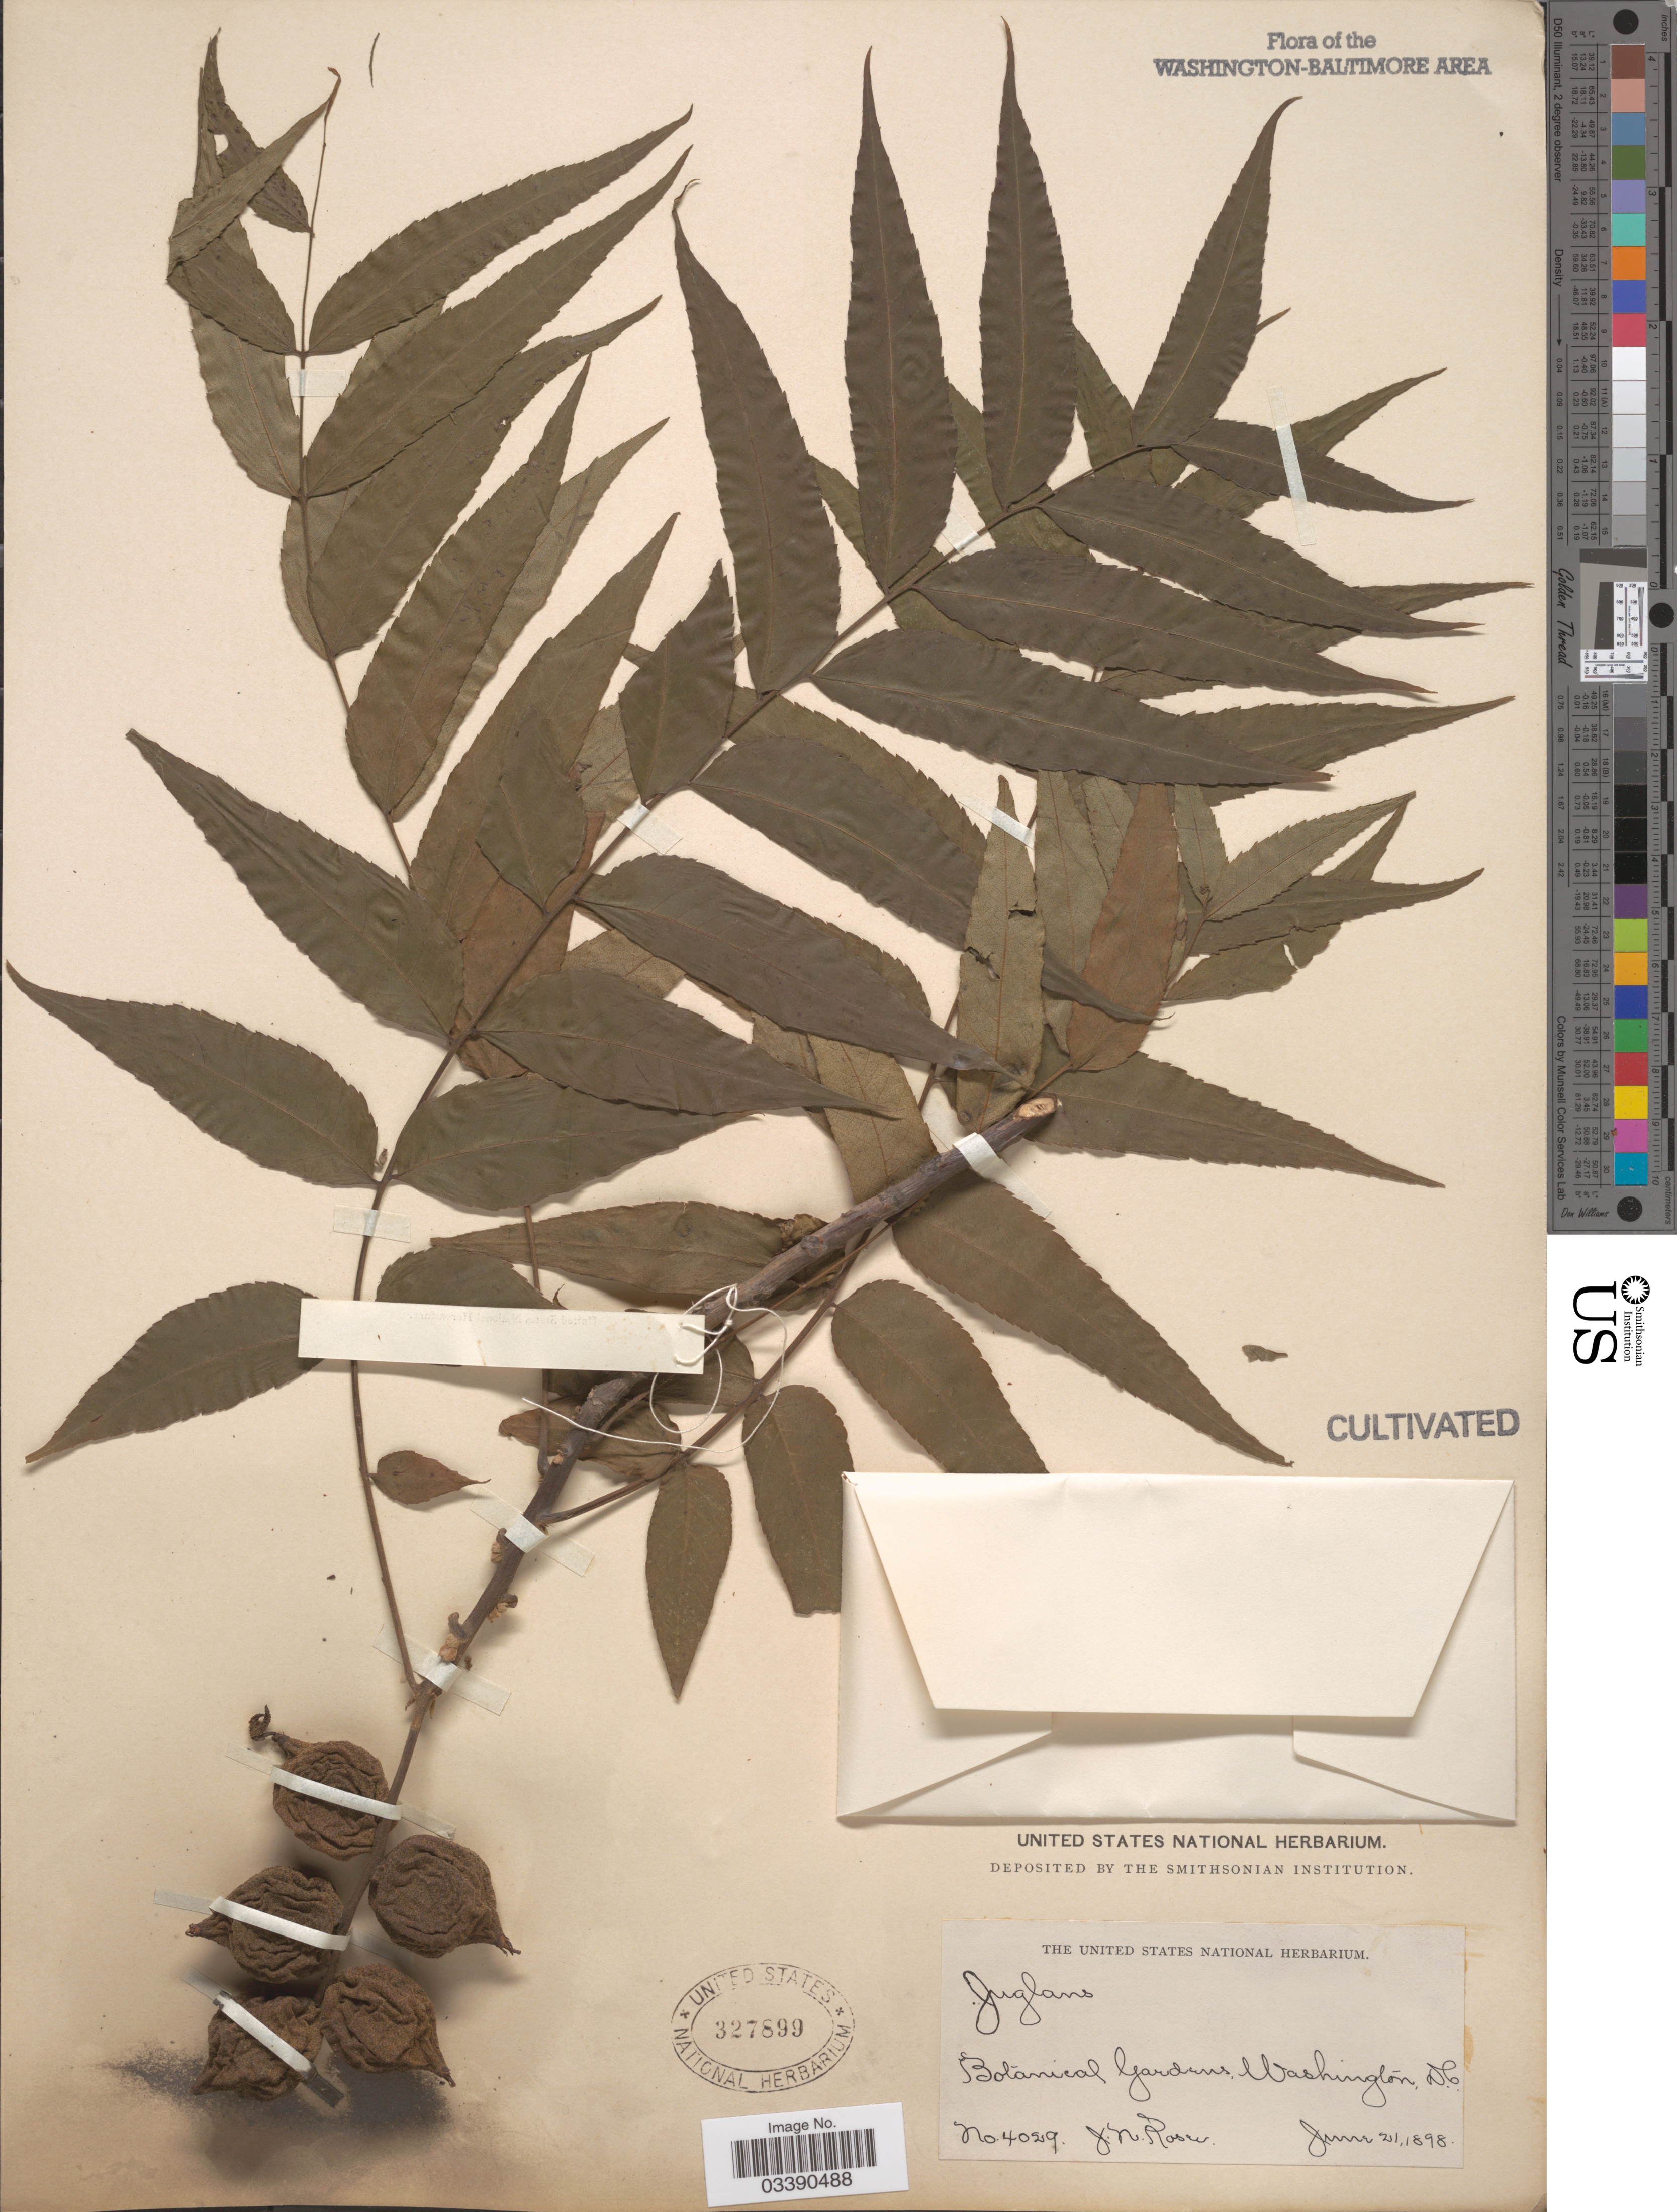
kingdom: Plantae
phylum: Tracheophyta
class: Magnoliopsida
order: Fagales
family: Juglandaceae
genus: Juglans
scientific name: Juglans sp.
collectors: J. N. Rose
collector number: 4029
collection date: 1898-06-21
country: United States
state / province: District of Columbia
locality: Botanical Gardens, Washington D.C.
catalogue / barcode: US 327899